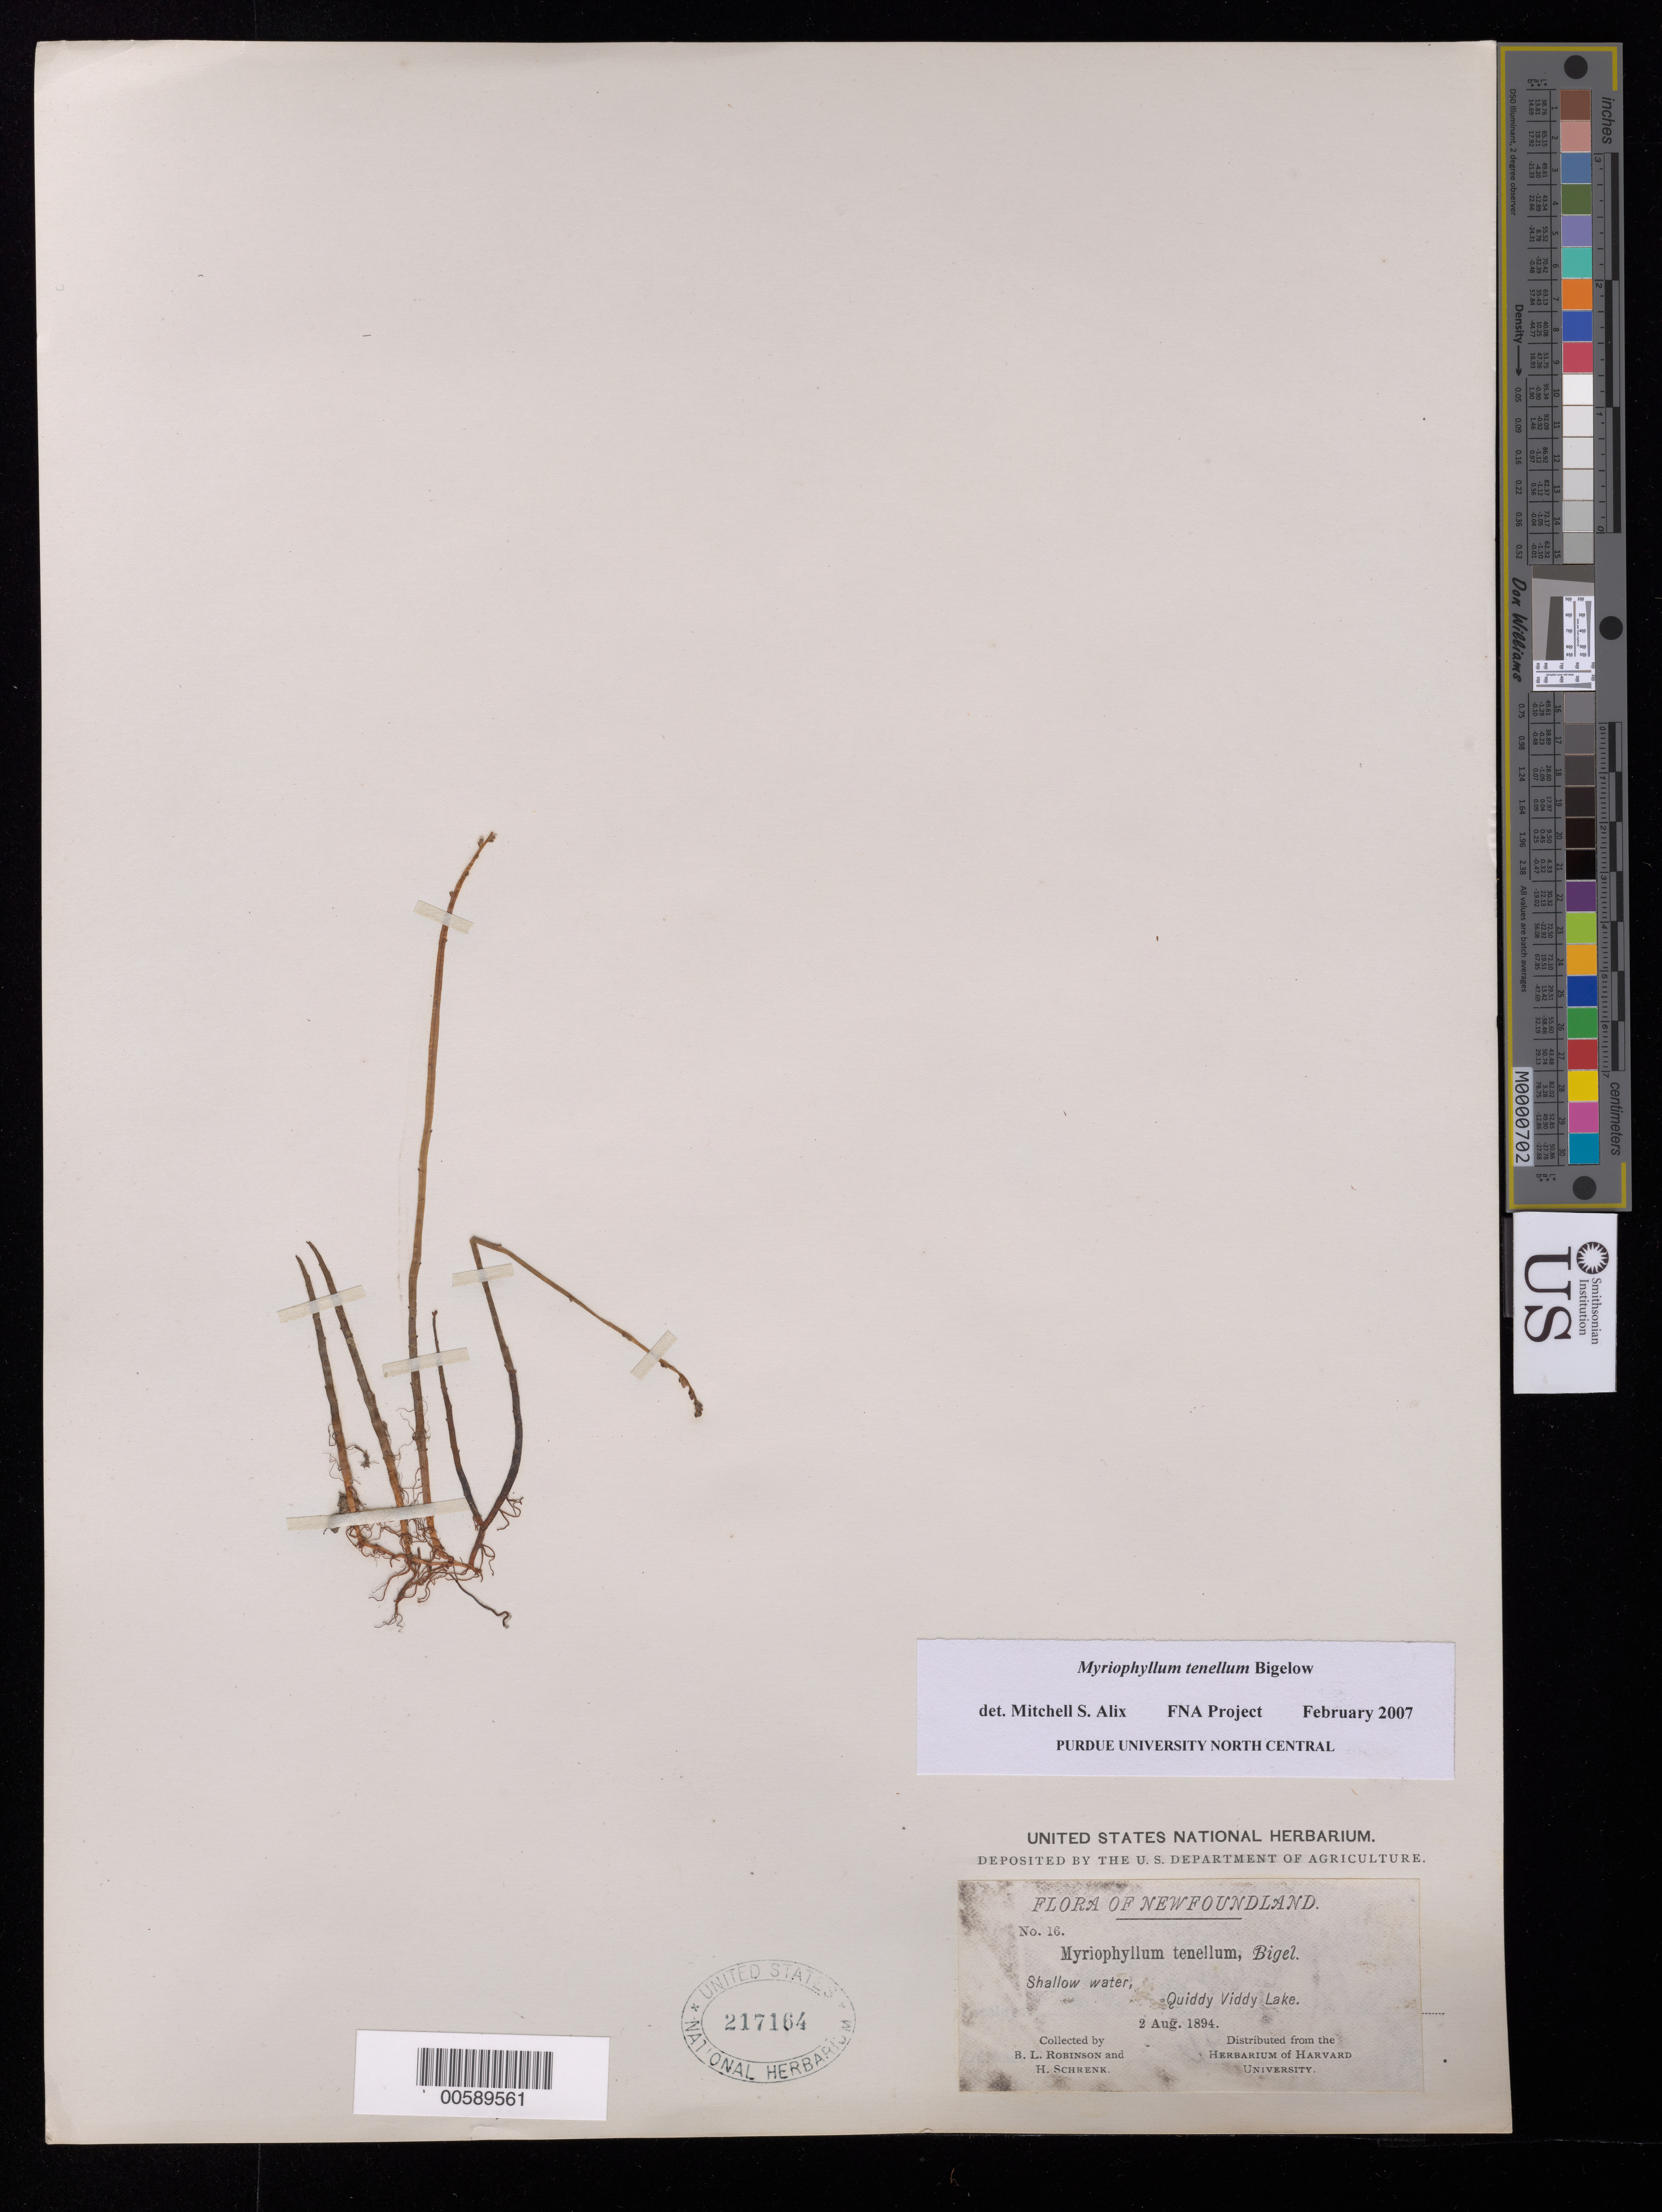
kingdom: Plantae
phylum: Tracheophyta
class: Magnoliopsida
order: Saxifragales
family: Haloragaceae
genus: Myriophyllum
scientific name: Myriophyllum tenellum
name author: Bigelow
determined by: Alix, M. S.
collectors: B. L. Robinson & H. v. Schrenk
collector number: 16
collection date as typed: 02 Aug 1894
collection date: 1894-08-02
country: Canada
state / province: Newfoundland and Labrador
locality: Quiddy Viddy Lake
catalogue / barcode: US 217164